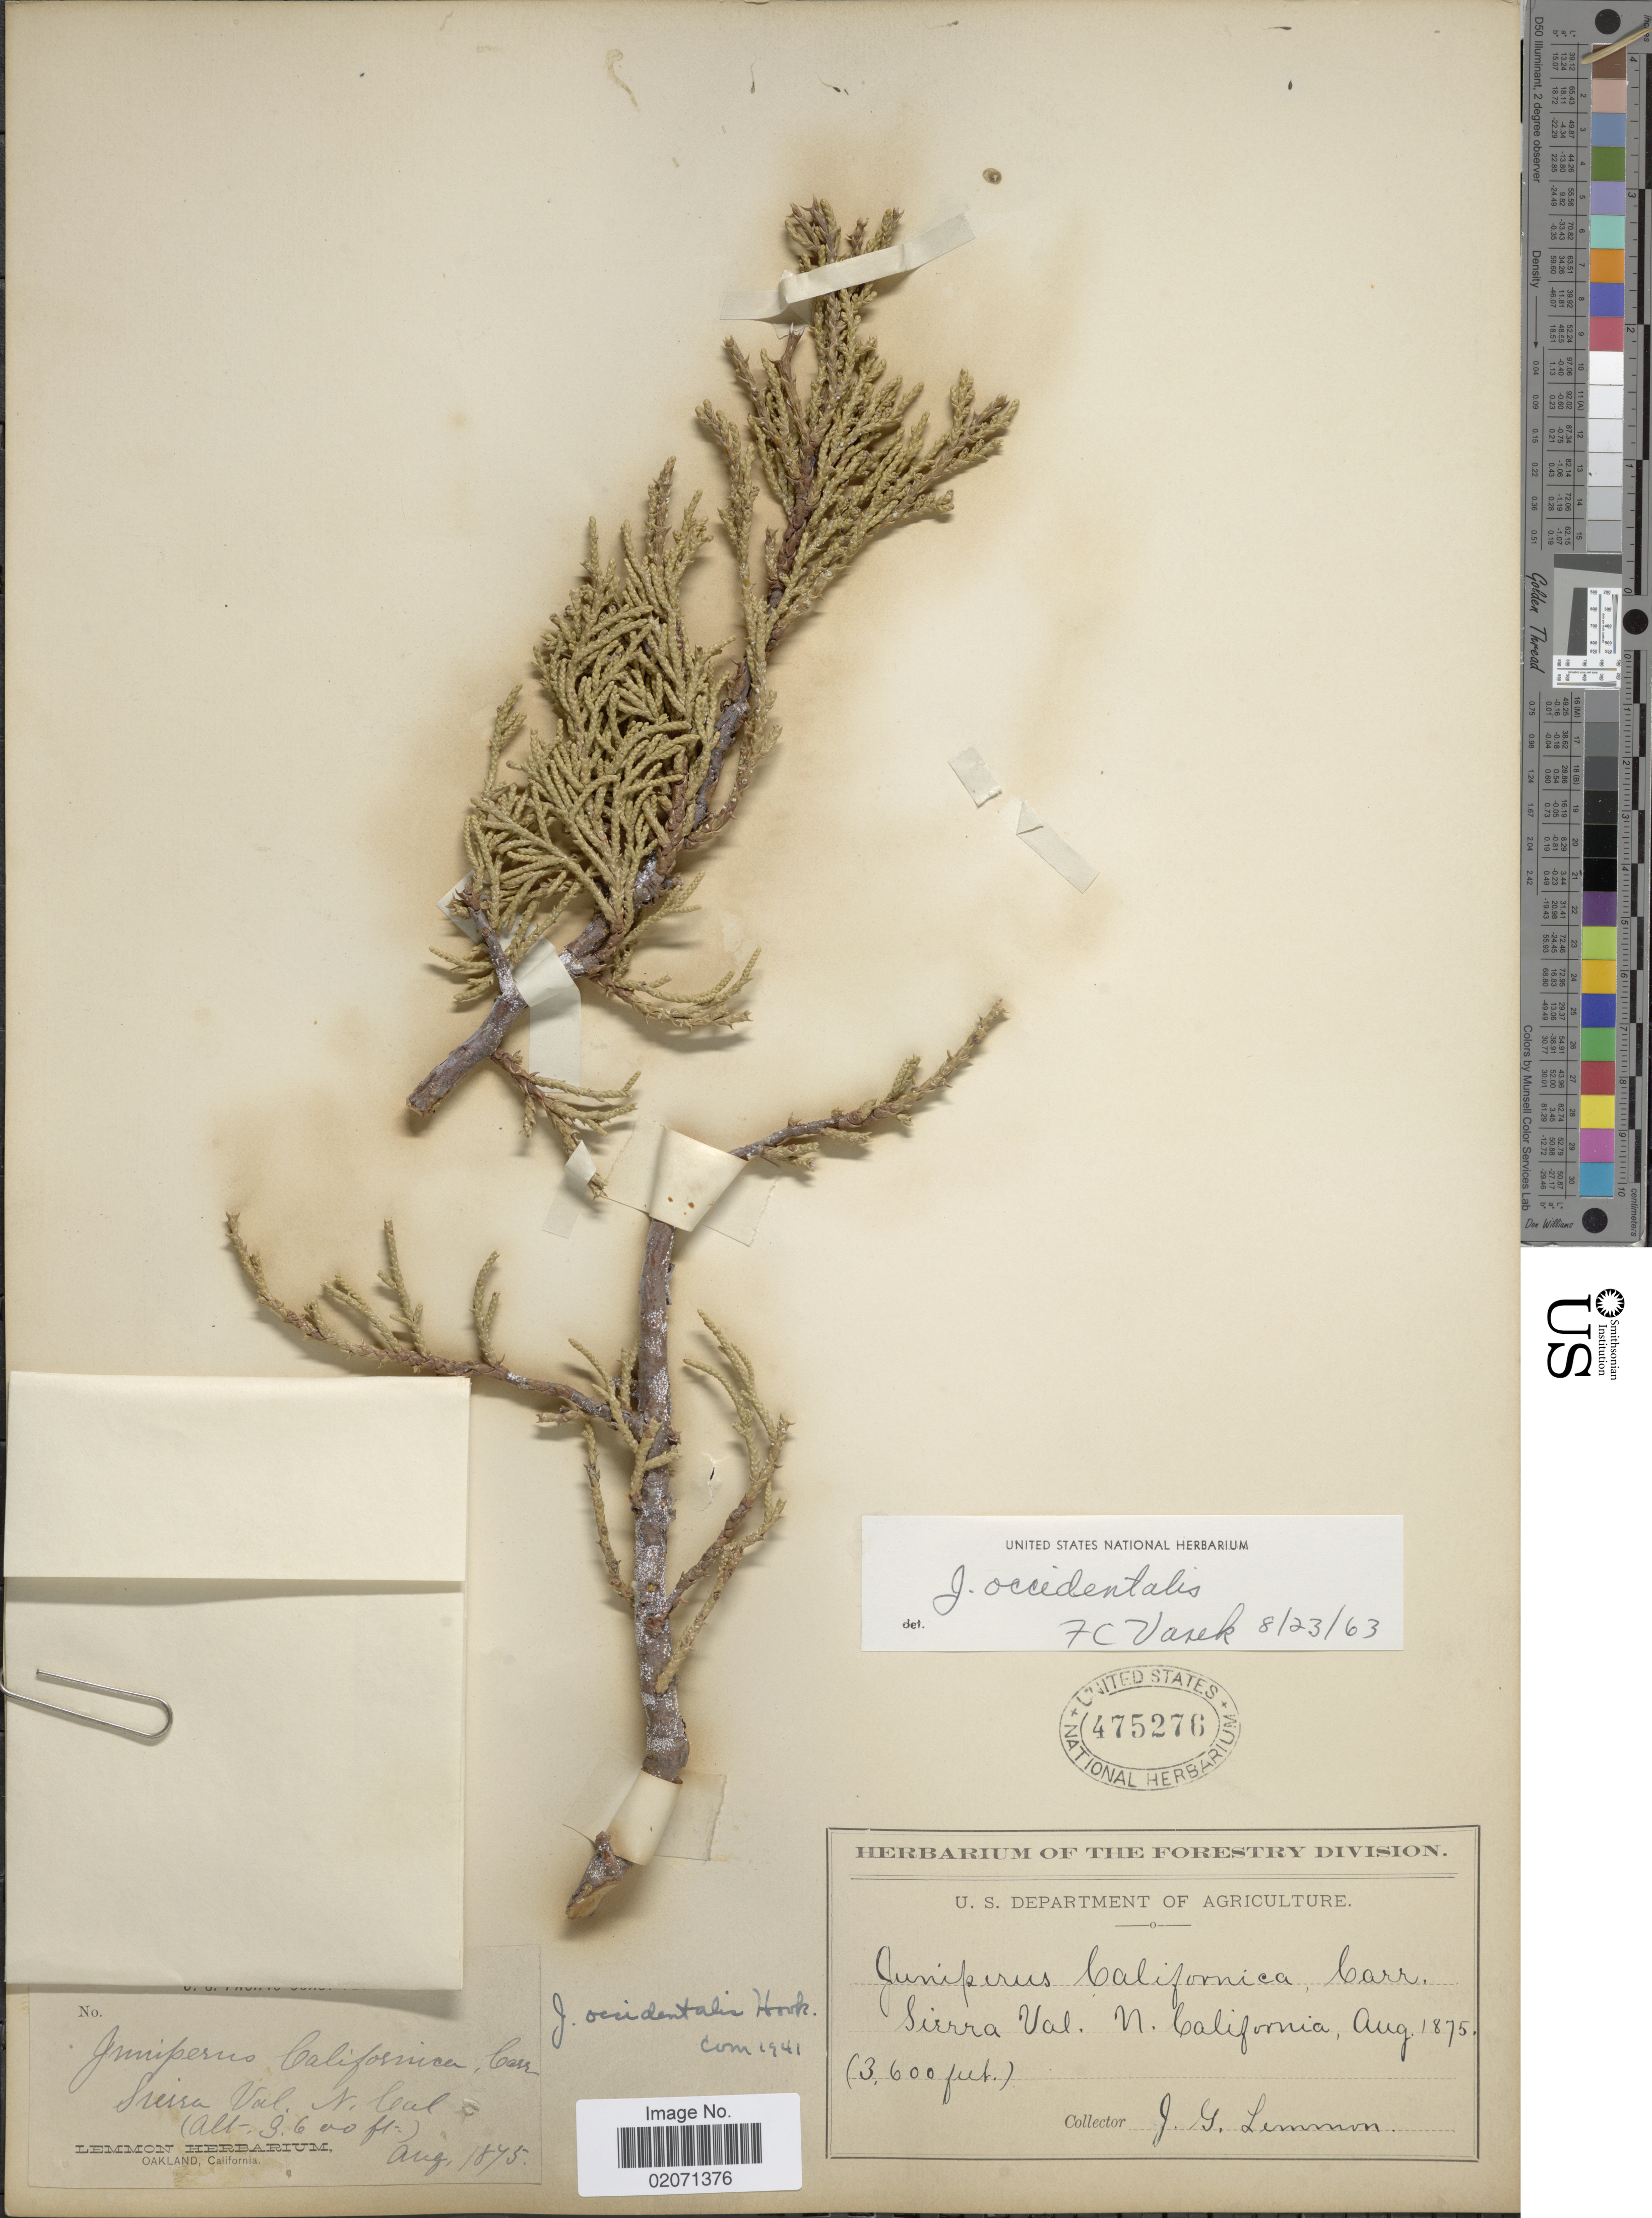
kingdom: Plantae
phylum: Tracheophyta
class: Pinopsida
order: Pinales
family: Cupressaceae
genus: Juniperus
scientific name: Juniperus occidentalis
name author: Hook.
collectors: J. Lemmon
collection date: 1875-08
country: United States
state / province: California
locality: Sierra Val. N. California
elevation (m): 1097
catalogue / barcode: US 475276